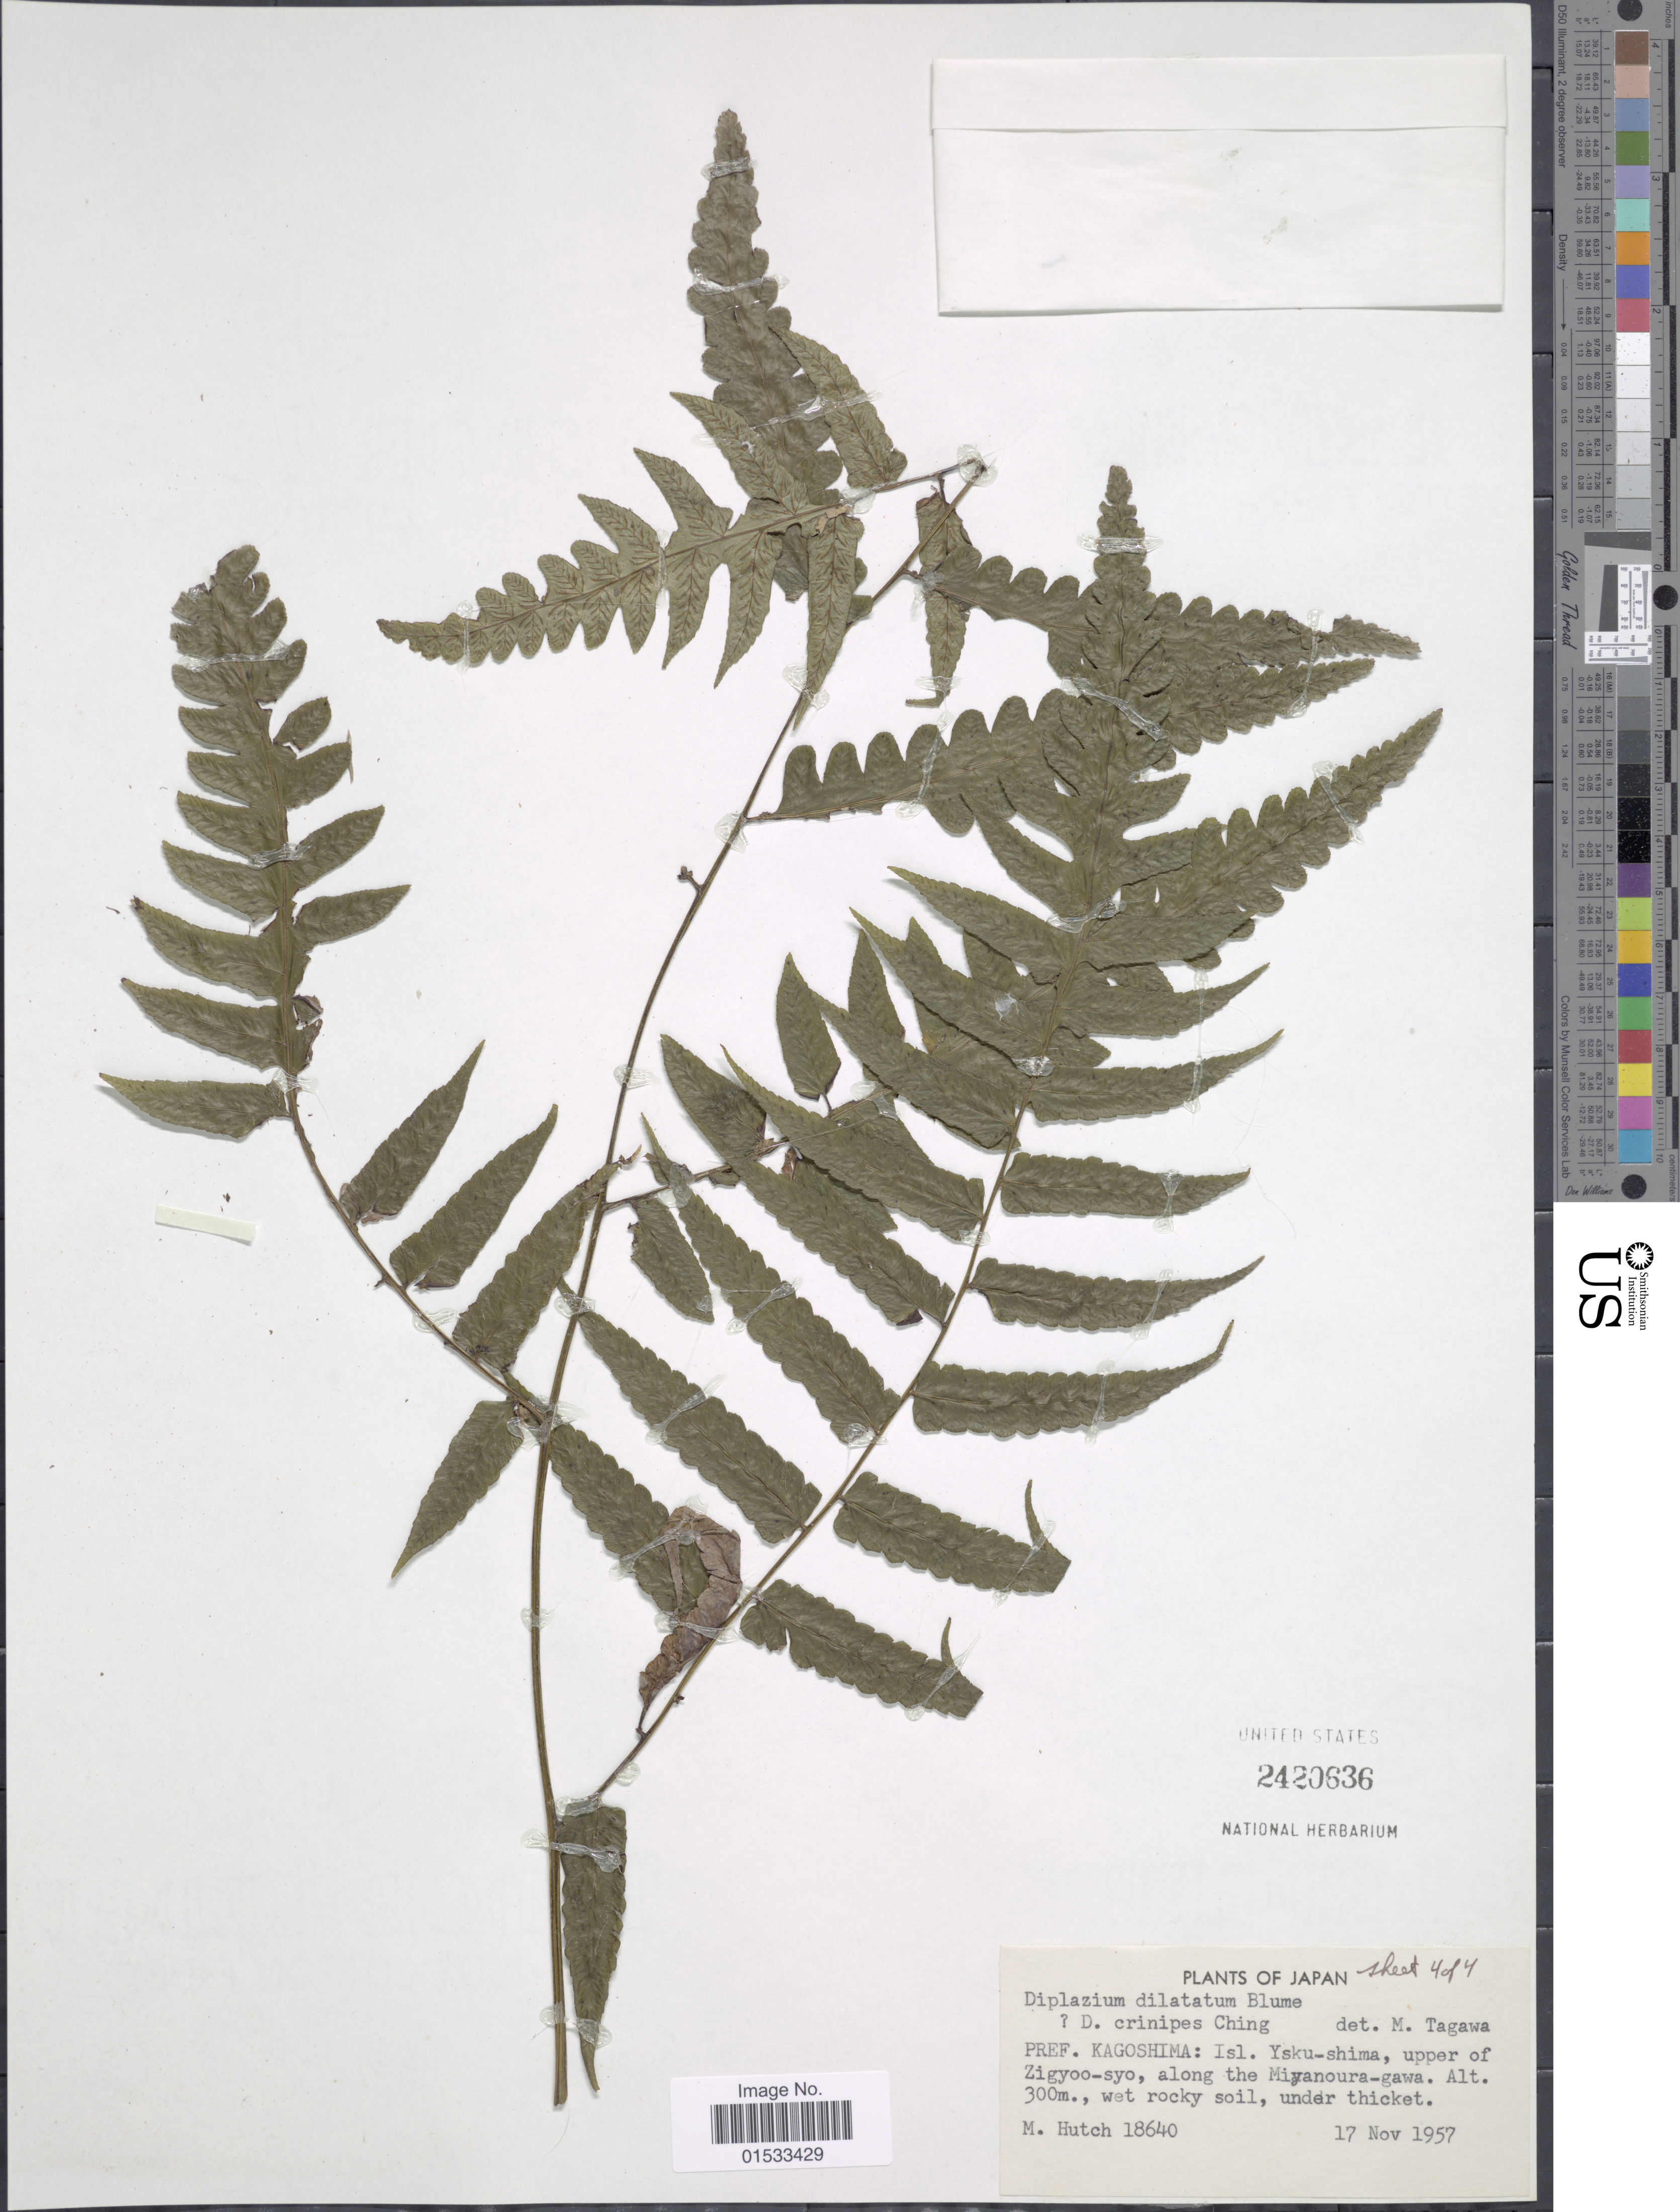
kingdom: Plantae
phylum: Tracheophyta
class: Polypodiopsida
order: Polypodiales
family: Athyriaceae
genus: Diplazium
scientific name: Diplazium dilatatum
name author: Blume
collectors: M. Hutch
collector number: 18640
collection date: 1957-11-17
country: Japan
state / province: Kagosima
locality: Isl. Yaku-shima, upper of Zigyoo-syo, along the Miyanoura- gawa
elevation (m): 300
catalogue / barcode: US 2420636